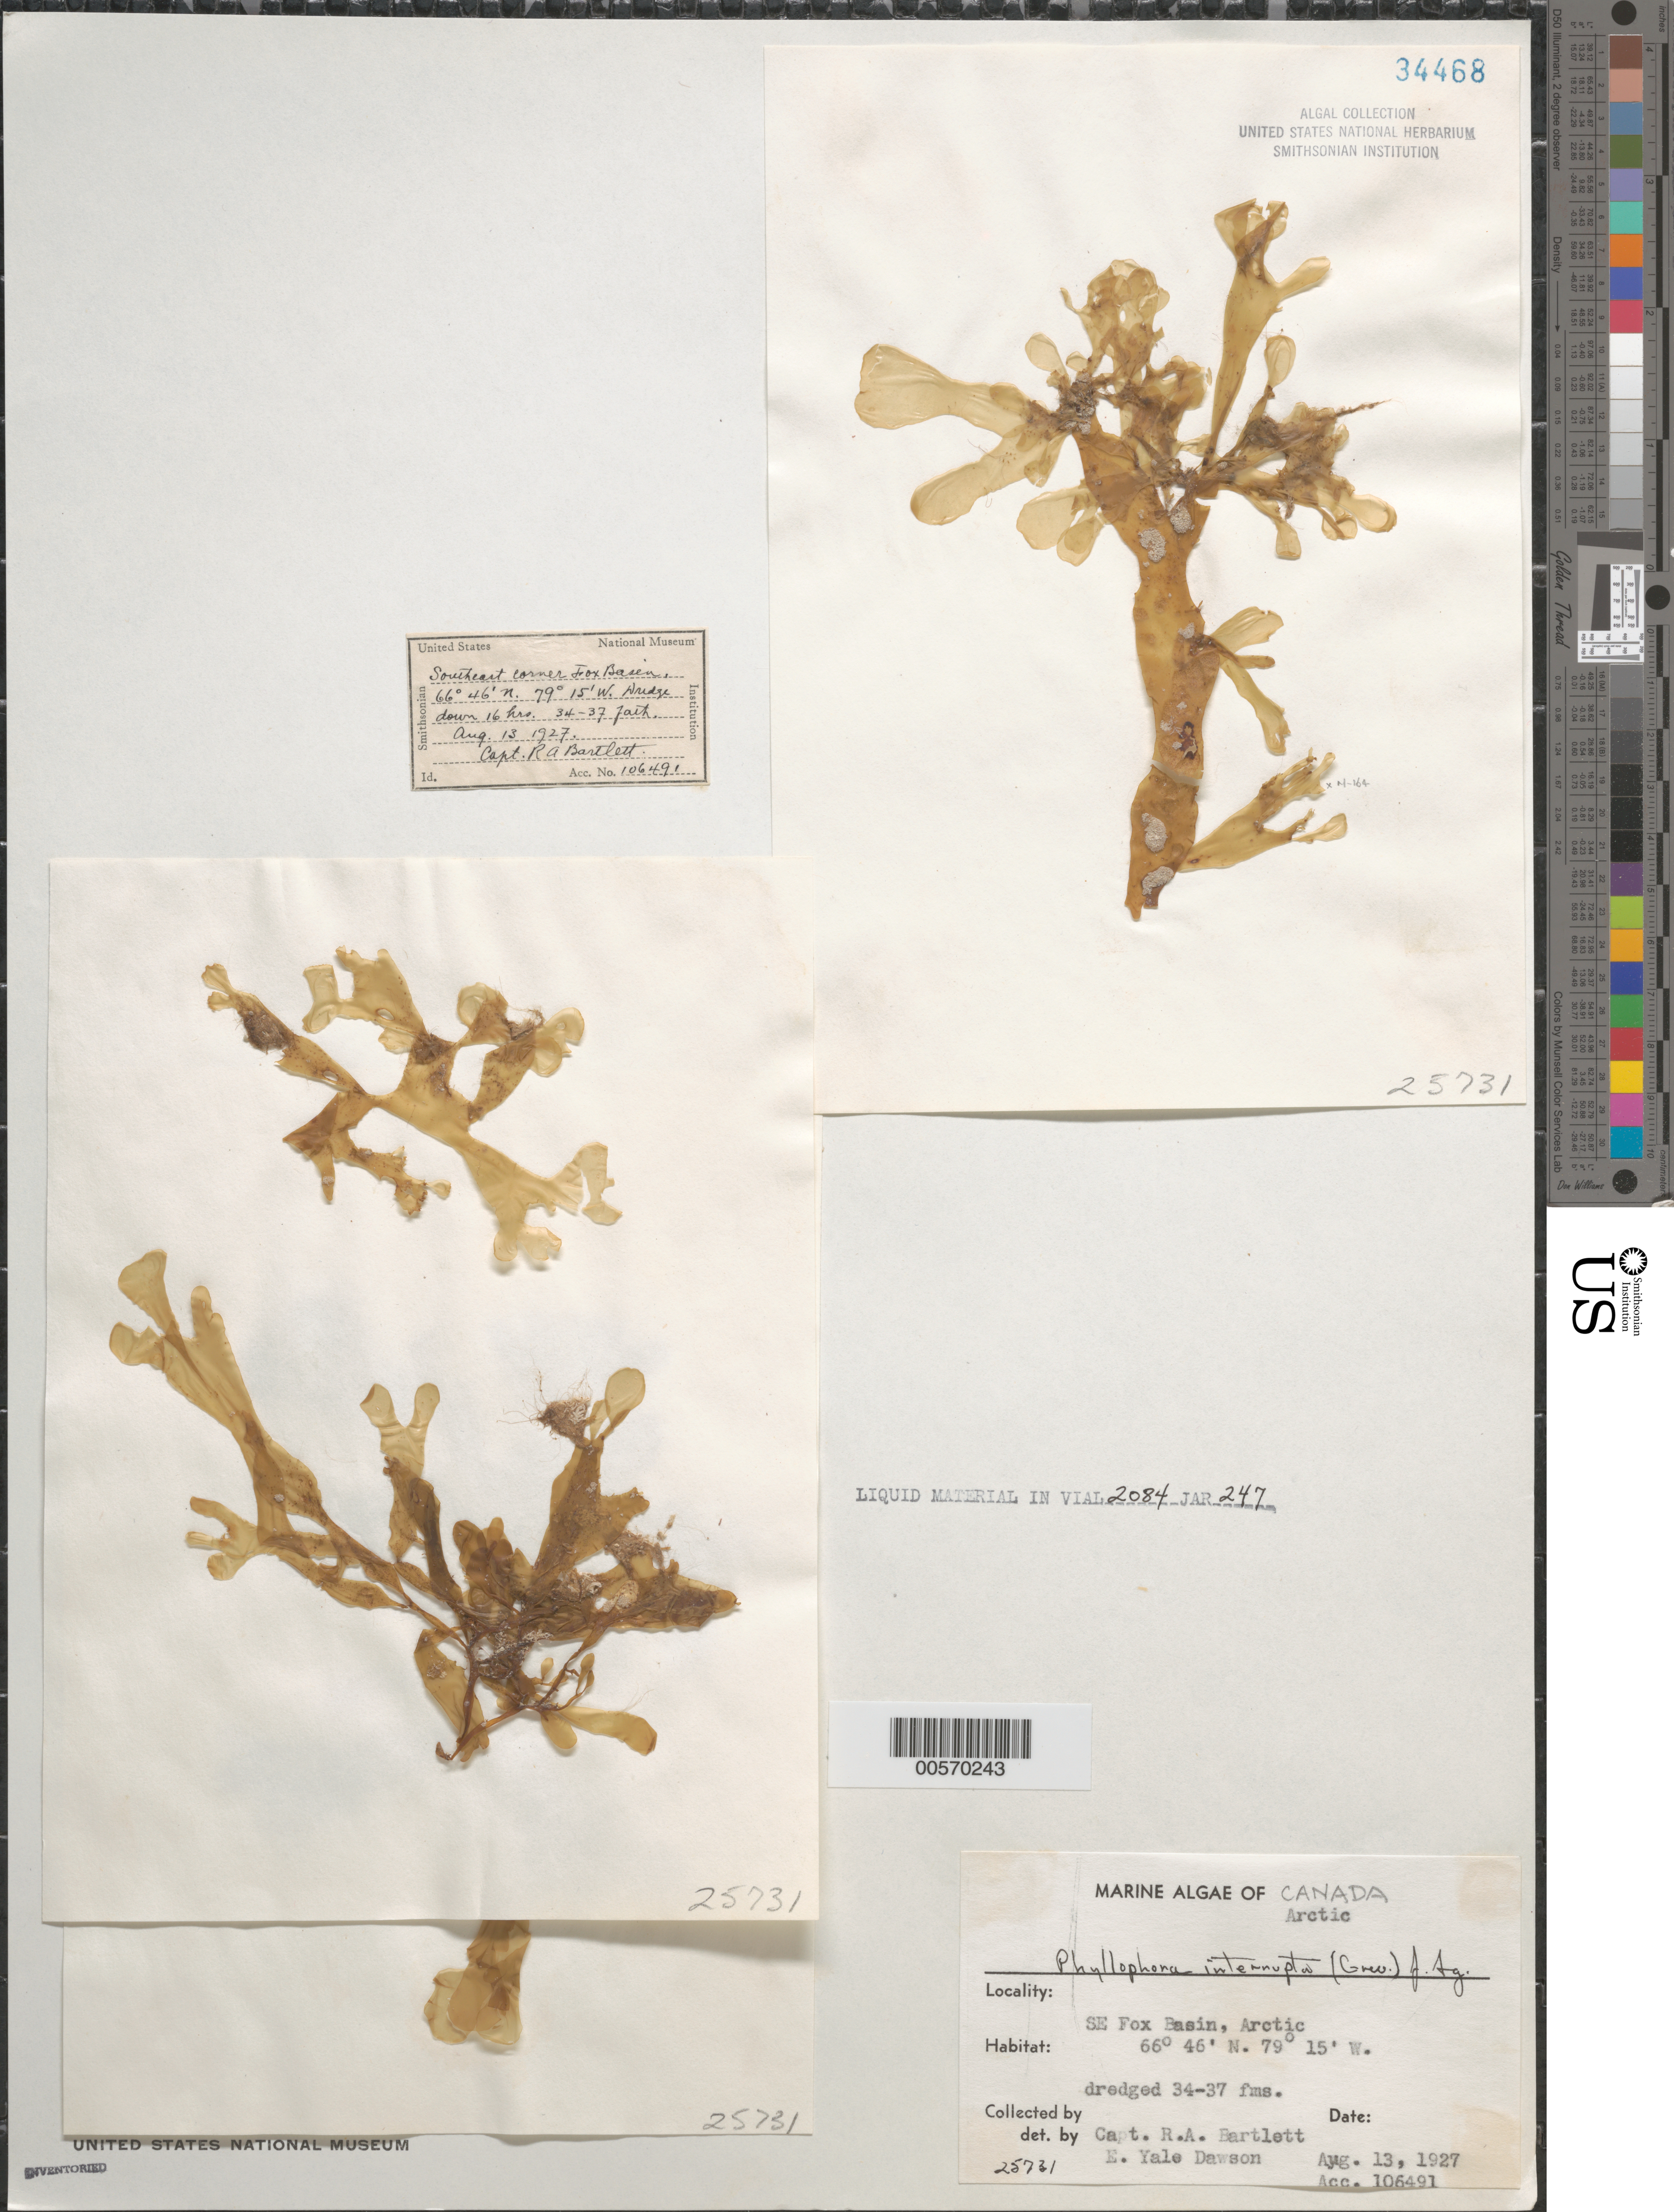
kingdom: Plantae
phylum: Rhodophyta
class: Florideophyceae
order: Gigartinales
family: Phyllophoraceae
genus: Coccotylus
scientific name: Coccotylus truncatus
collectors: R. A. Bartlett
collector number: EYD 25731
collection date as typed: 13 Aug 1927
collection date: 1927-08-13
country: Canada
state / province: Nunavut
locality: Southeast foxe basin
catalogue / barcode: US 34468